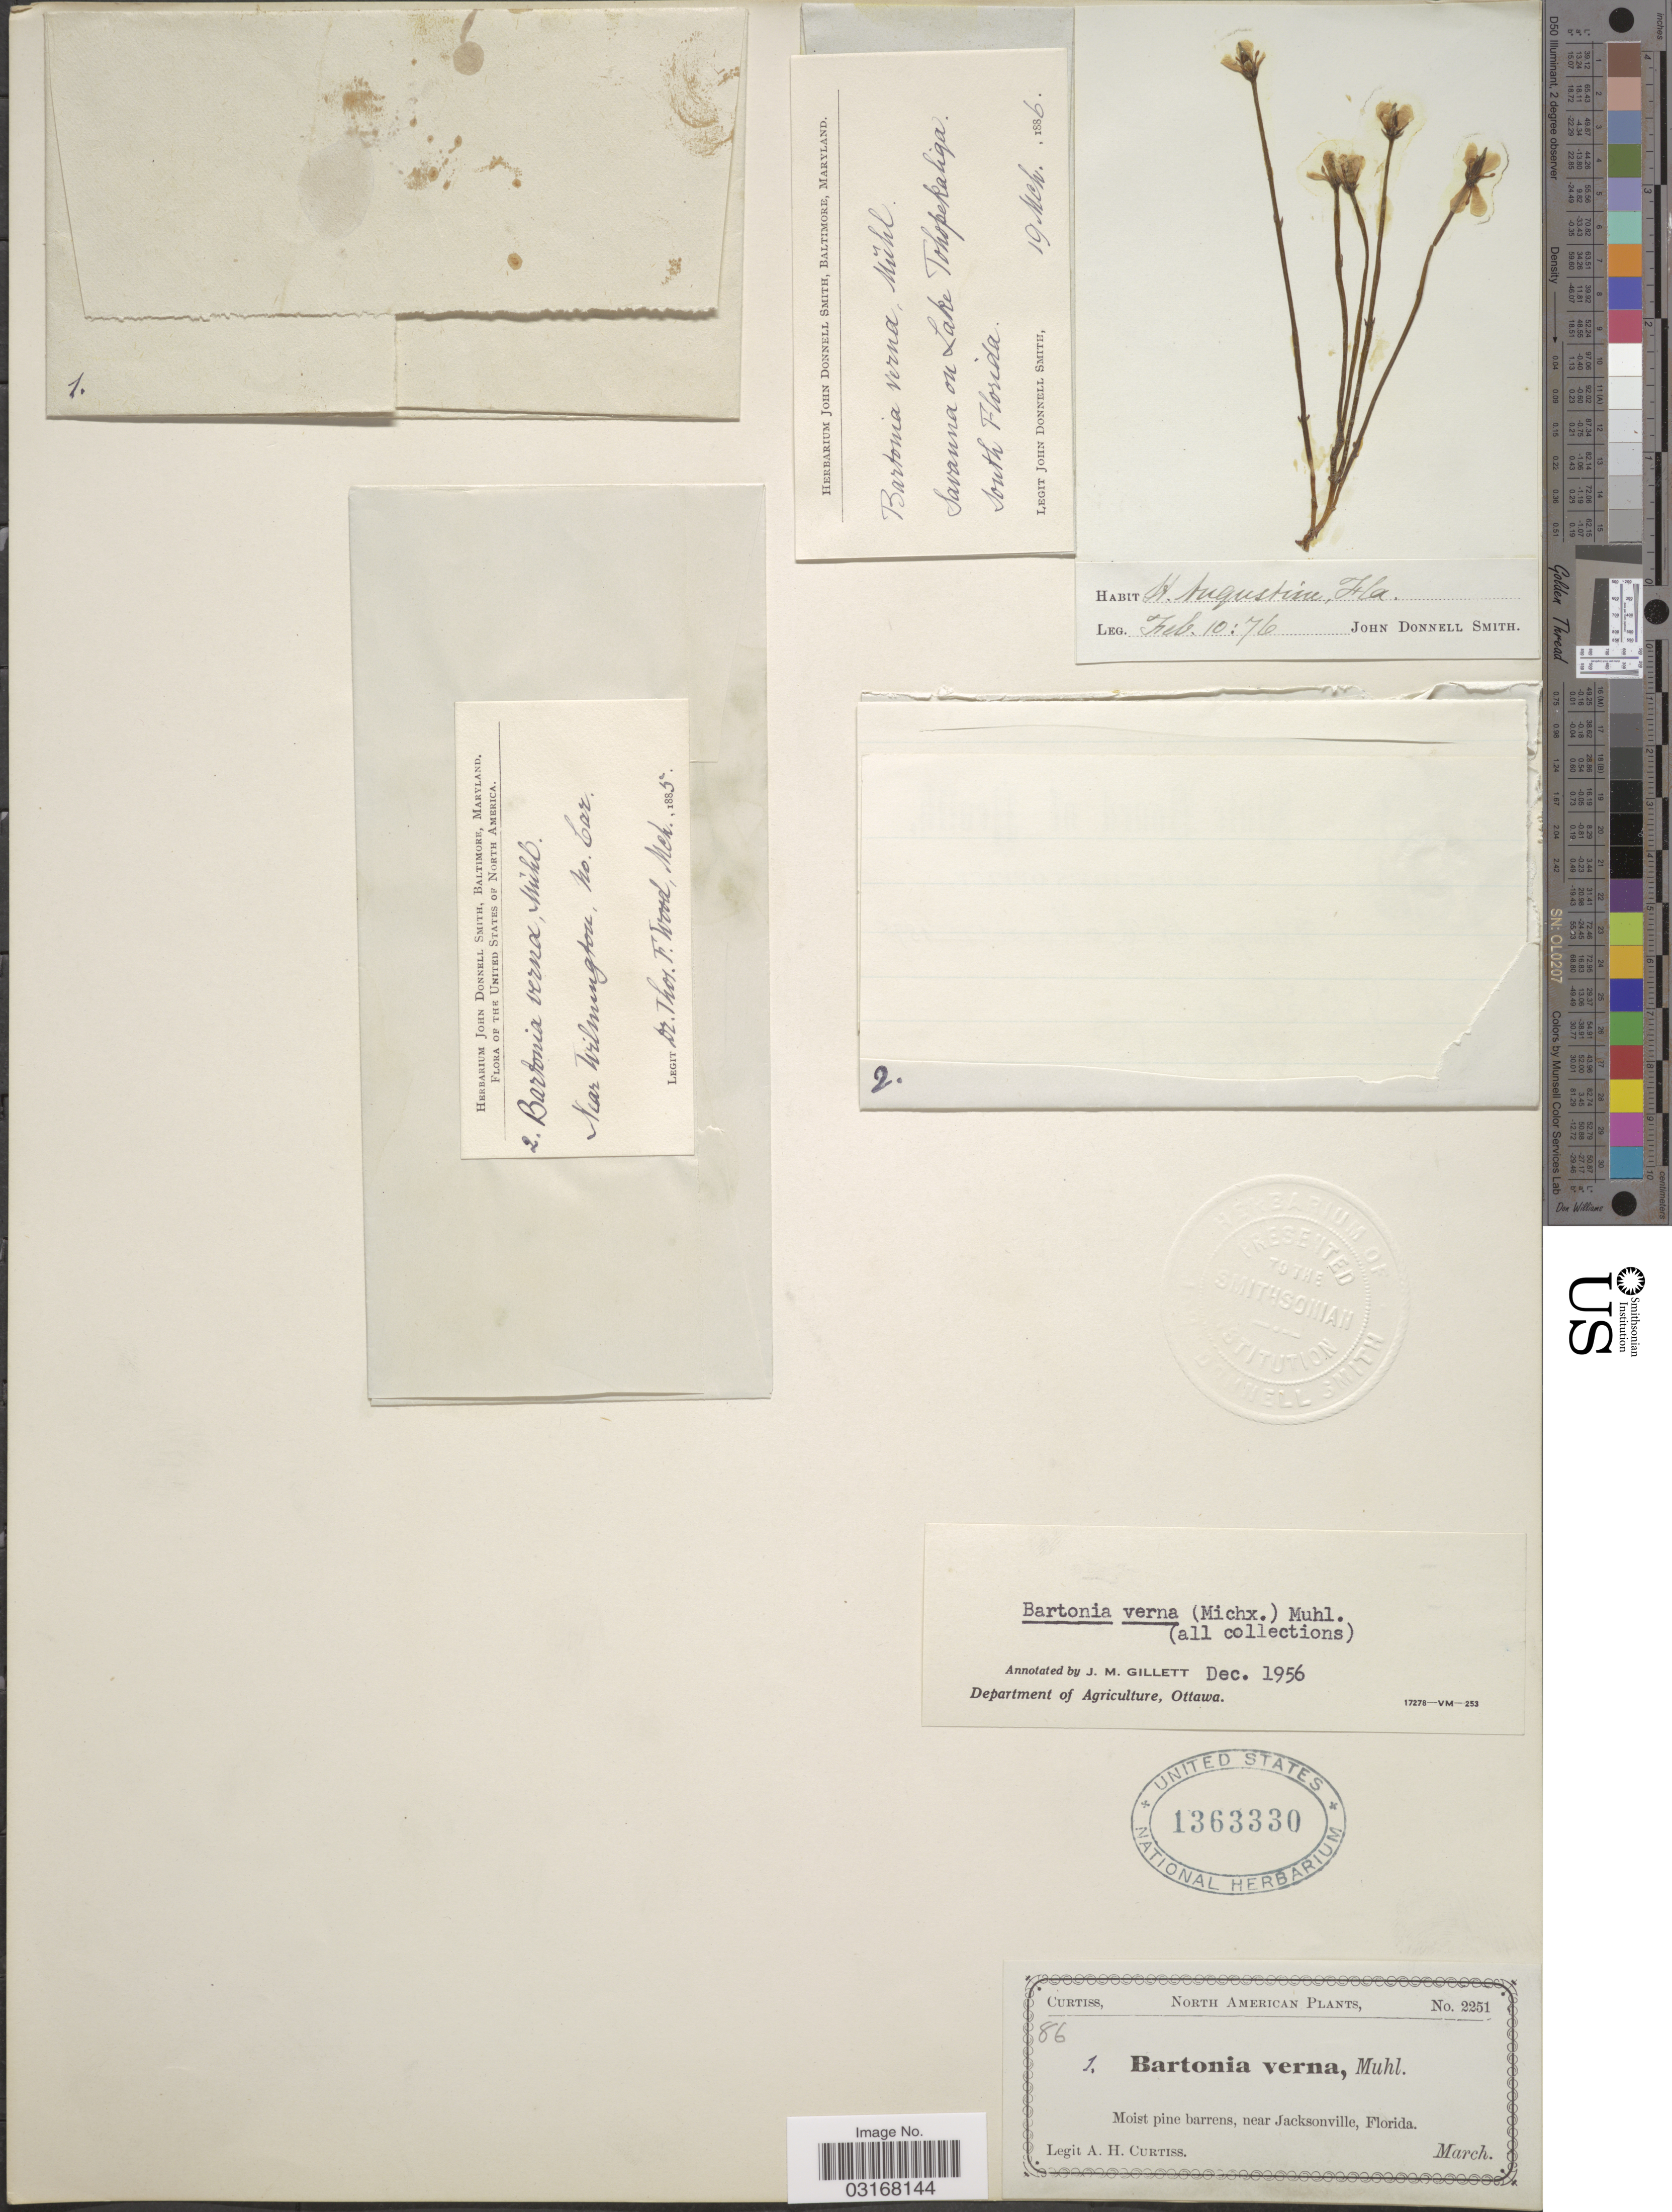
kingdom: Plantae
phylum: Tracheophyta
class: Magnoliopsida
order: Gentianales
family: Gentianaceae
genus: Bartonia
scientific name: Bartonia verna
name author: Muhl. ex A. Gray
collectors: A. H. Curtiss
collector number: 2251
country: United States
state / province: Florida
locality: Near Jacksonville.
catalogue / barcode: US 1363330